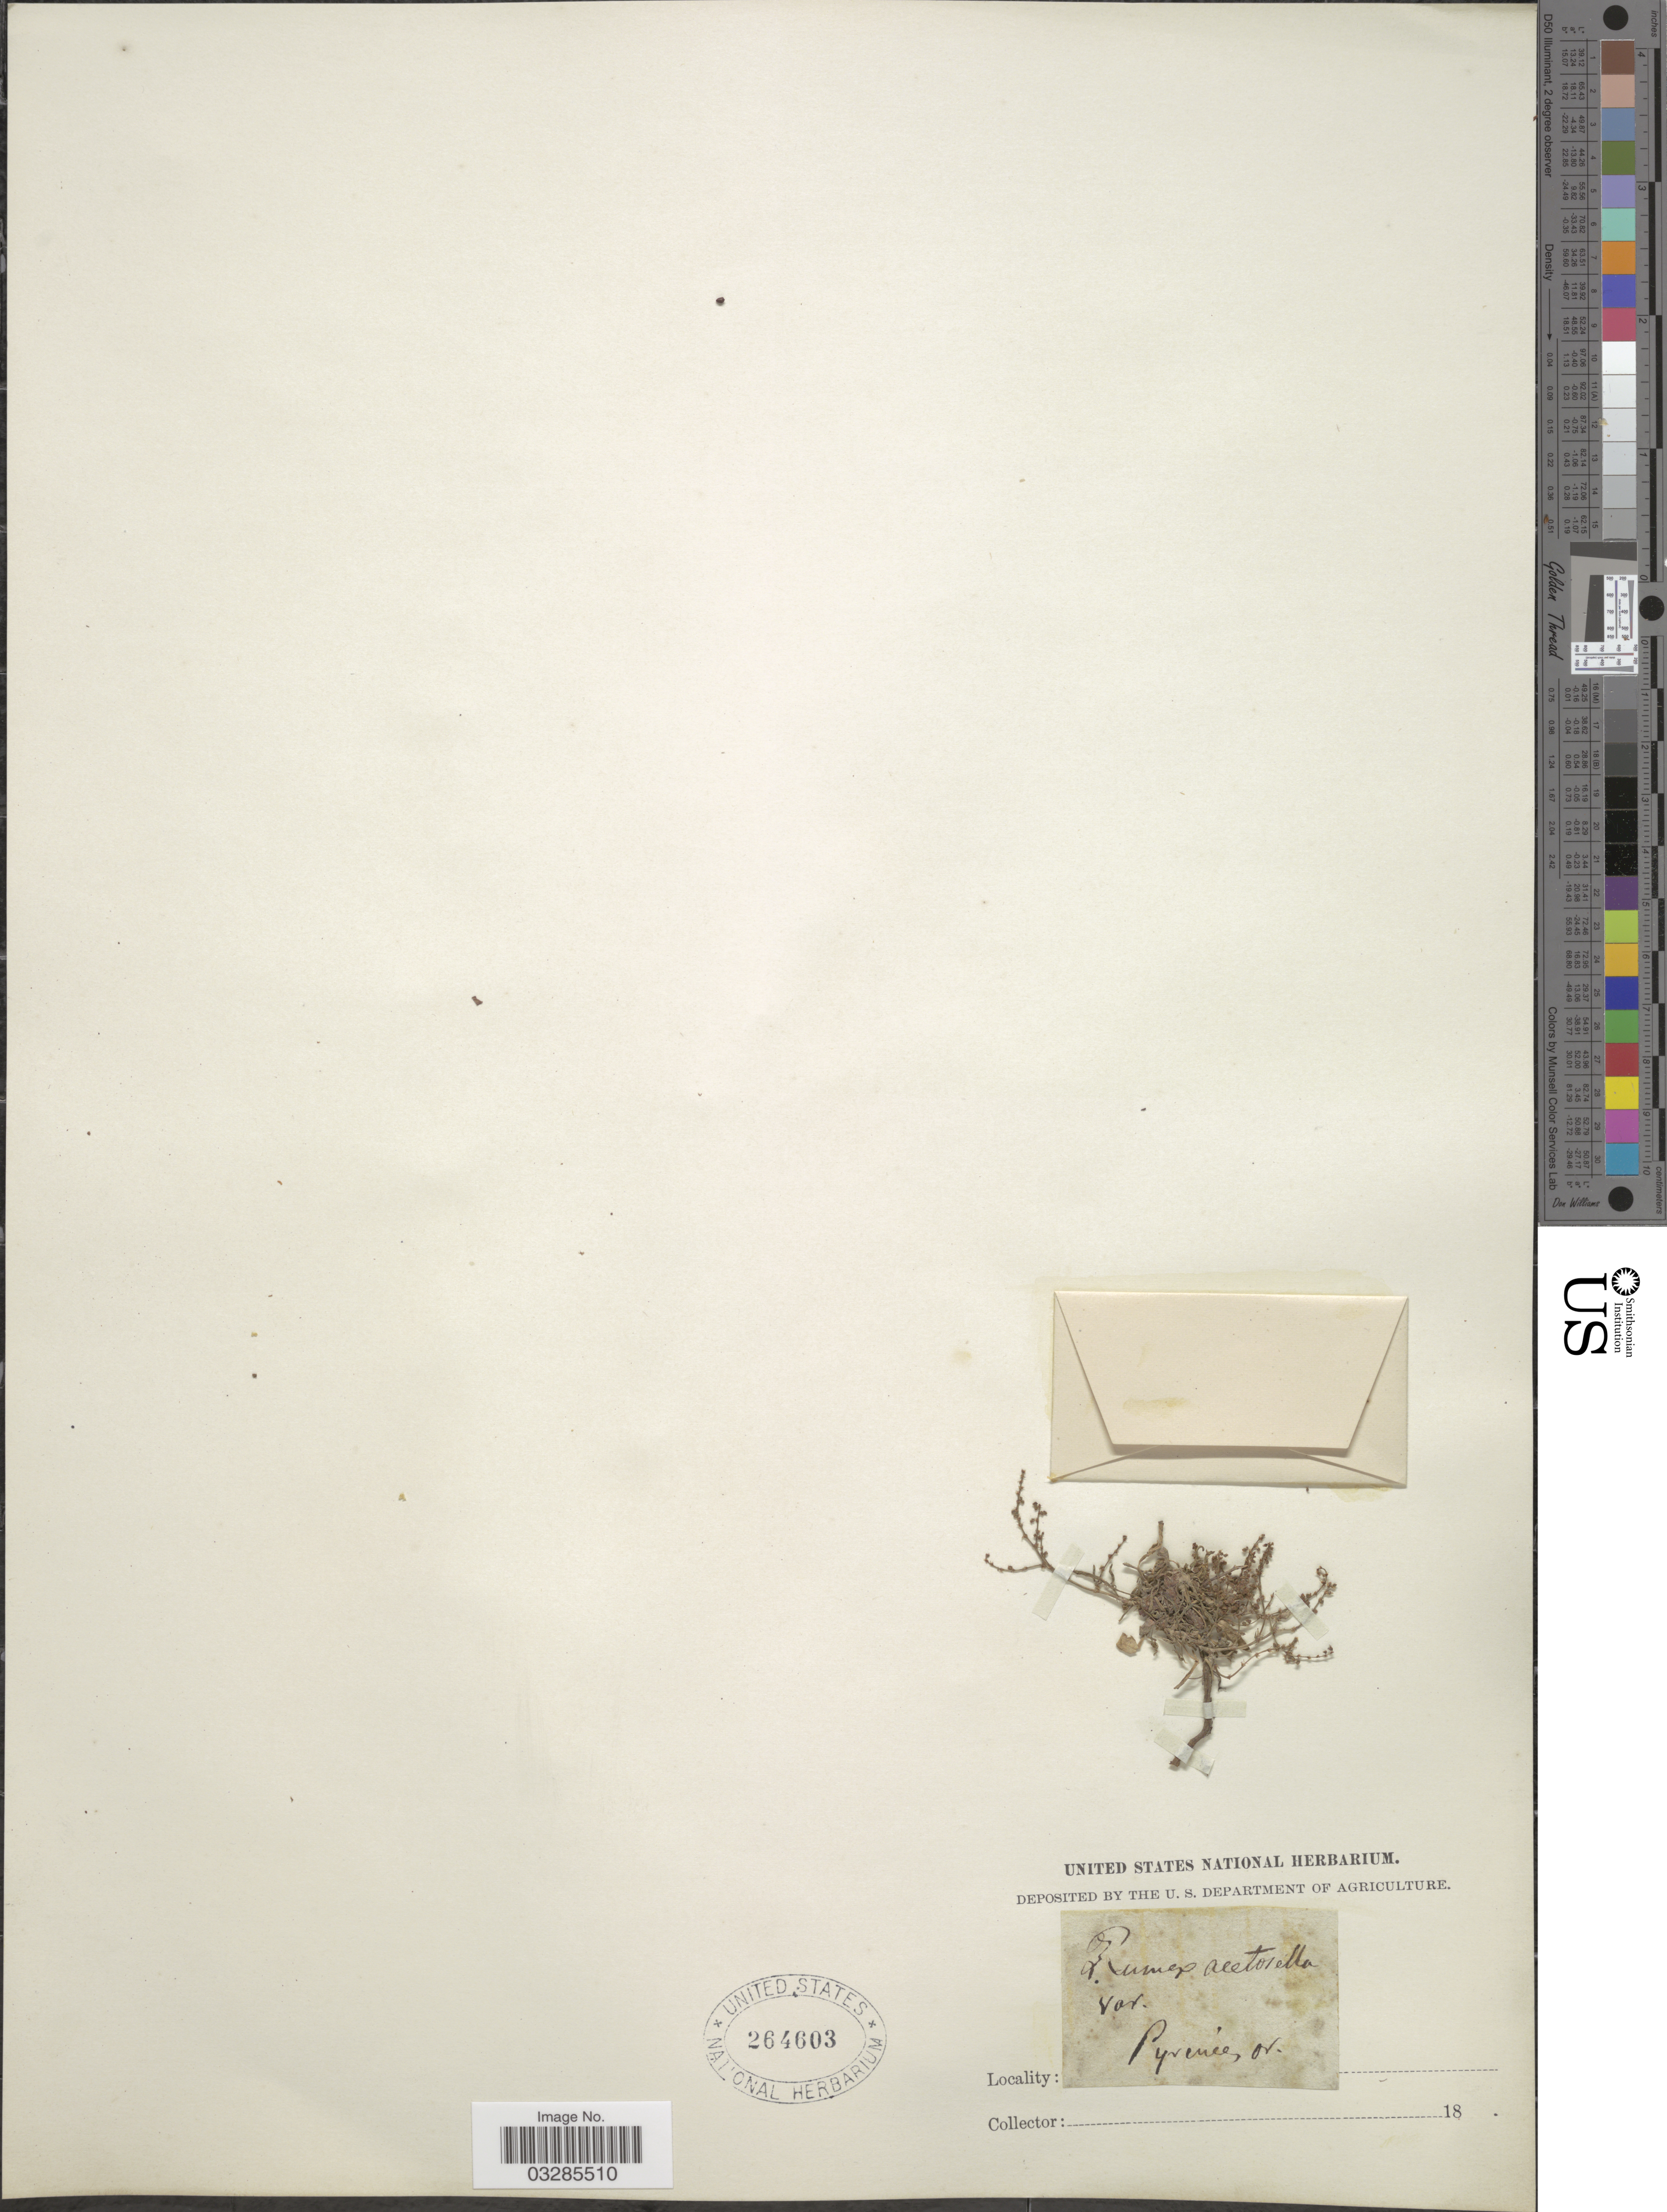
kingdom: Plantae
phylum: Tracheophyta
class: Magnoliopsida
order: Caryophyllales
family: Polygonaceae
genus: Rumex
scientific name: Rumex acetosella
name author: L.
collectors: ex herb. United States National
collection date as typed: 18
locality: Pyrenées or.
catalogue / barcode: US 264603